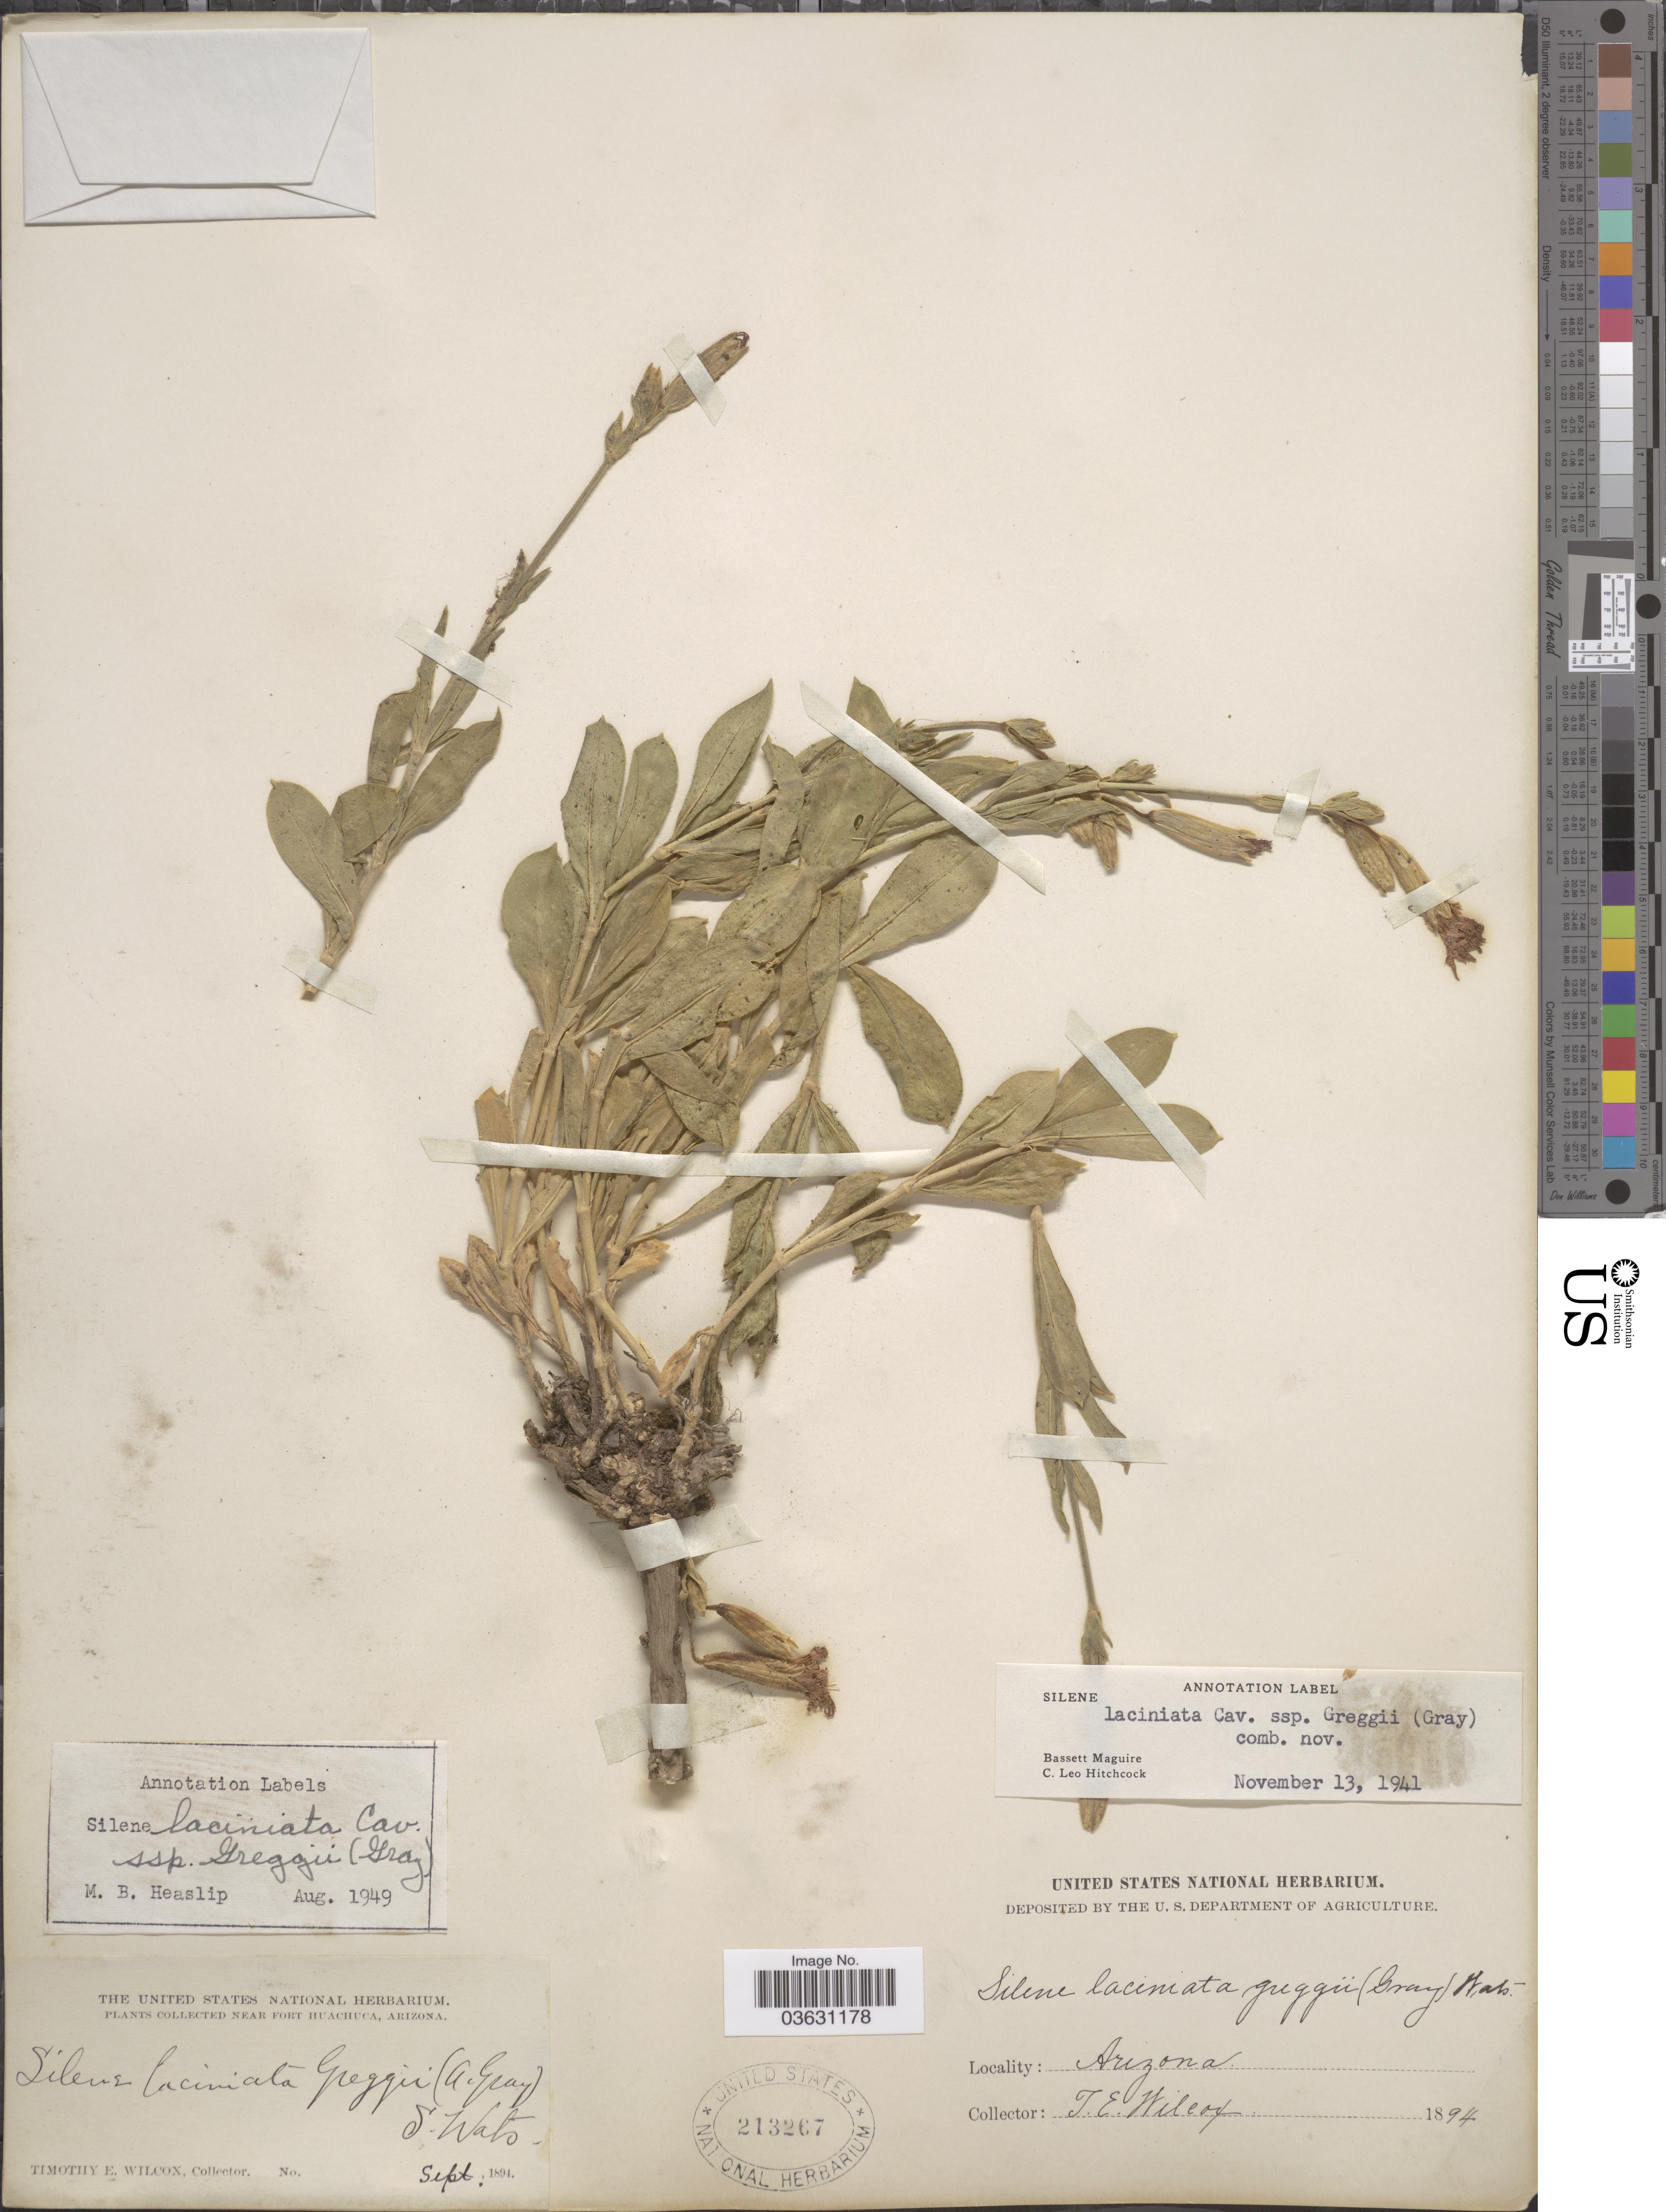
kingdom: Plantae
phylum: Tracheophyta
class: Magnoliopsida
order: Caryophyllales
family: Caryophyllaceae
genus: Silene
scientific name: Silene laciniata subsp. greggii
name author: (A. Gray) C.L. Hitchc. & Maguire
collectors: T. E. Wilcox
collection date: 1894-09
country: United States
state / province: Arizona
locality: Near Fort Huachuca.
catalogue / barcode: US 213267